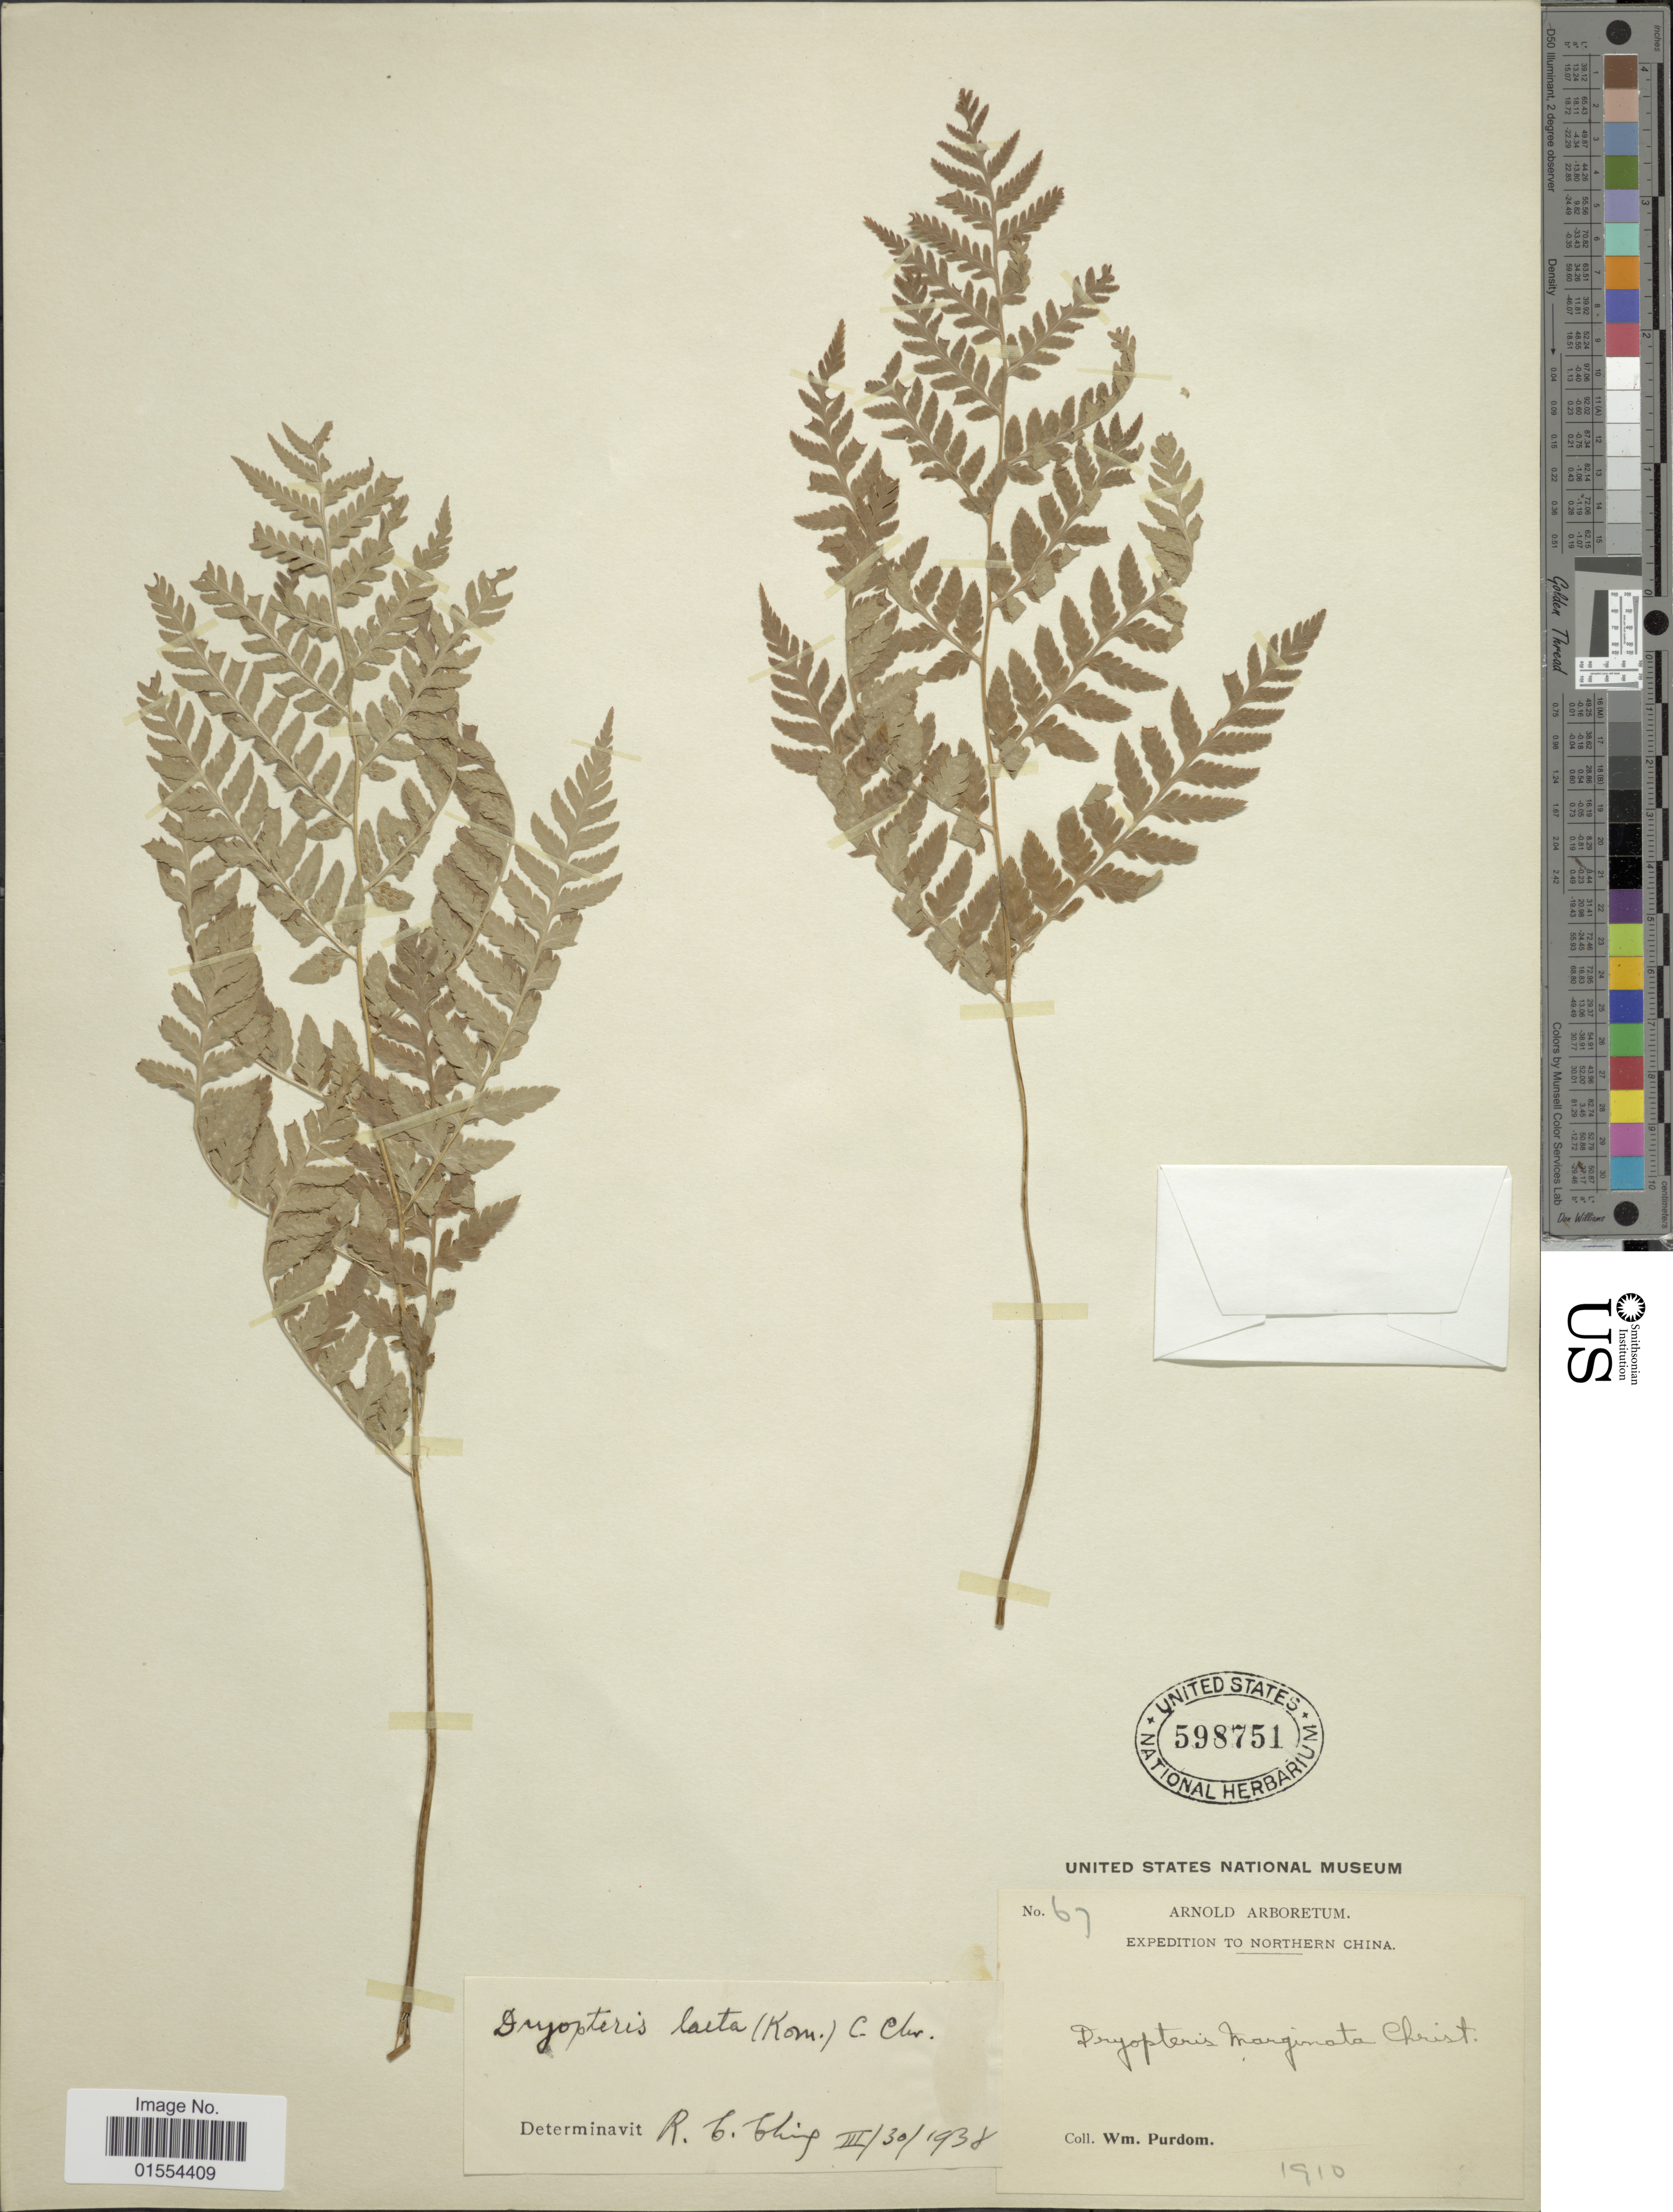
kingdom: Plantae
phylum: Tracheophyta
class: Polypodiopsida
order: Polypodiales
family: Dryopteridaceae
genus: Dryopteris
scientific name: Dryopteris laeta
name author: (Kom.) C. Chr.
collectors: W. Purdom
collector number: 67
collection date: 1910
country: China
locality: Northern China.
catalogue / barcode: US 598751